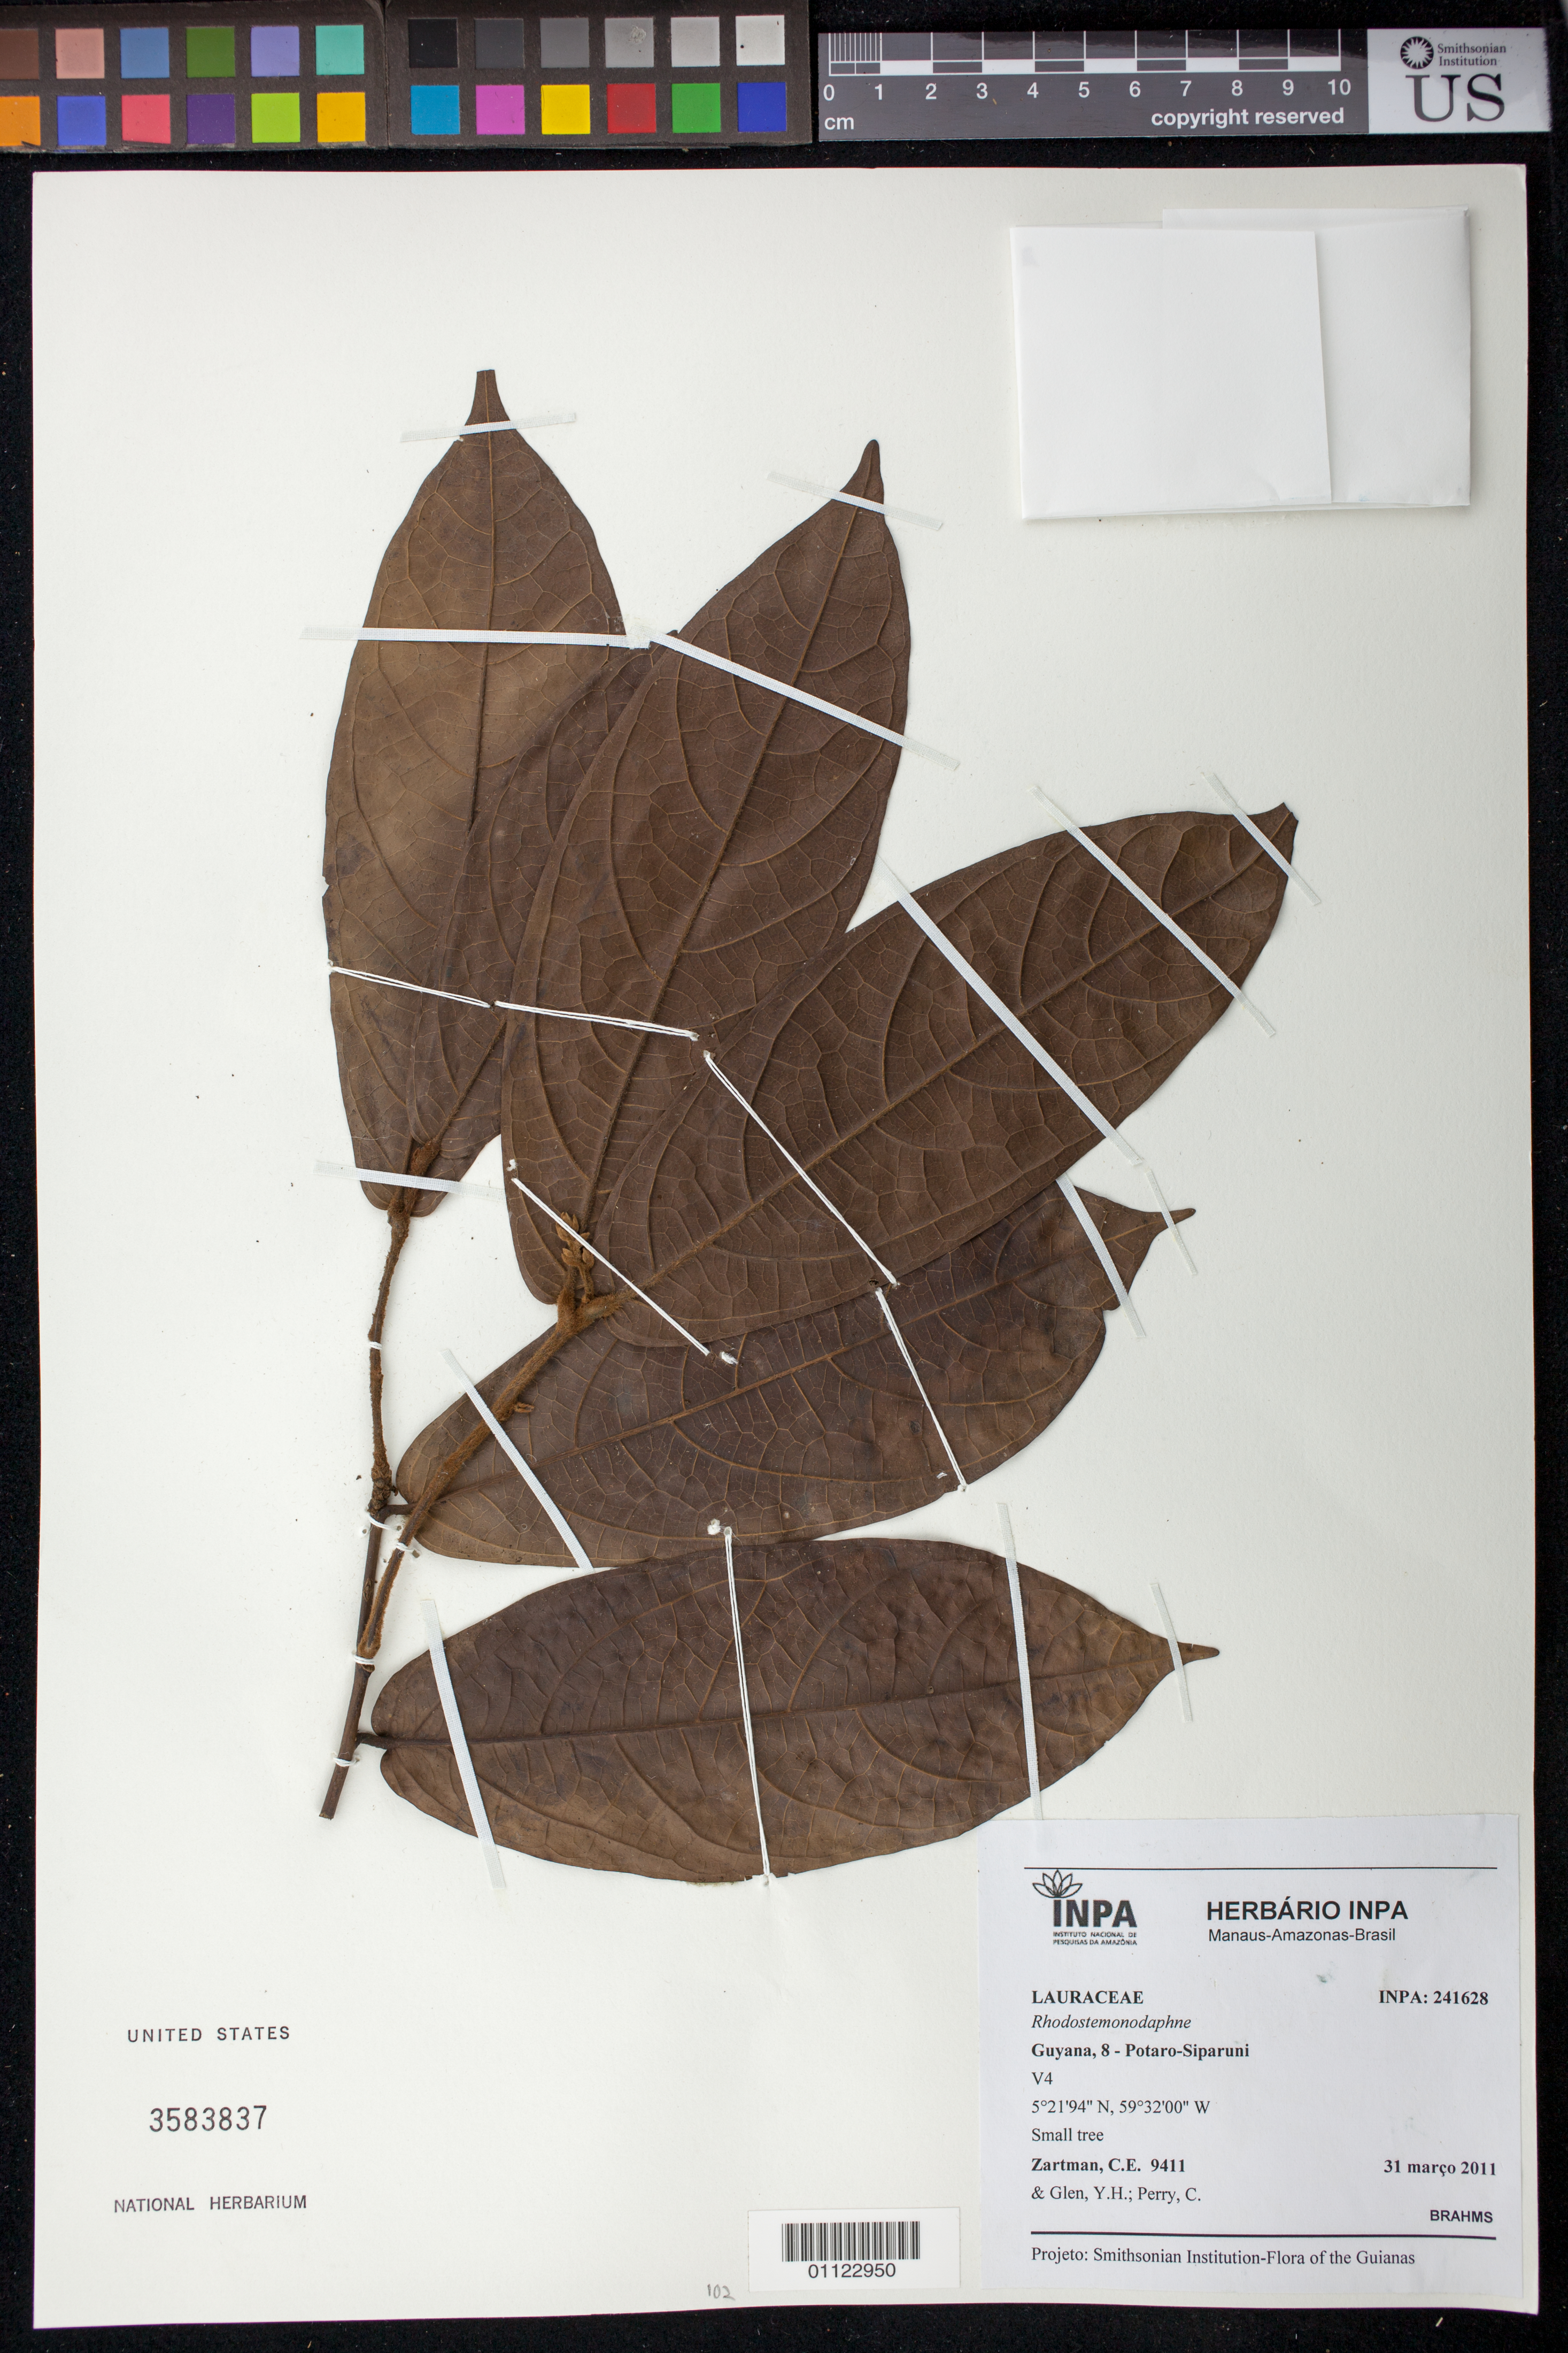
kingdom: Plantae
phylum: Tracheophyta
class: Magnoliopsida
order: Laurales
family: Lauraceae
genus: Rhodostemonodaphne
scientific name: Rhodostemonodaphne sp.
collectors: C. Zartman, Y. Glen & C. Perry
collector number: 9411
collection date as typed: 31-Mar-11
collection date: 1911-03-31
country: Guyana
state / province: Potaro-Siparuni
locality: V4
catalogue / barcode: US 3583837